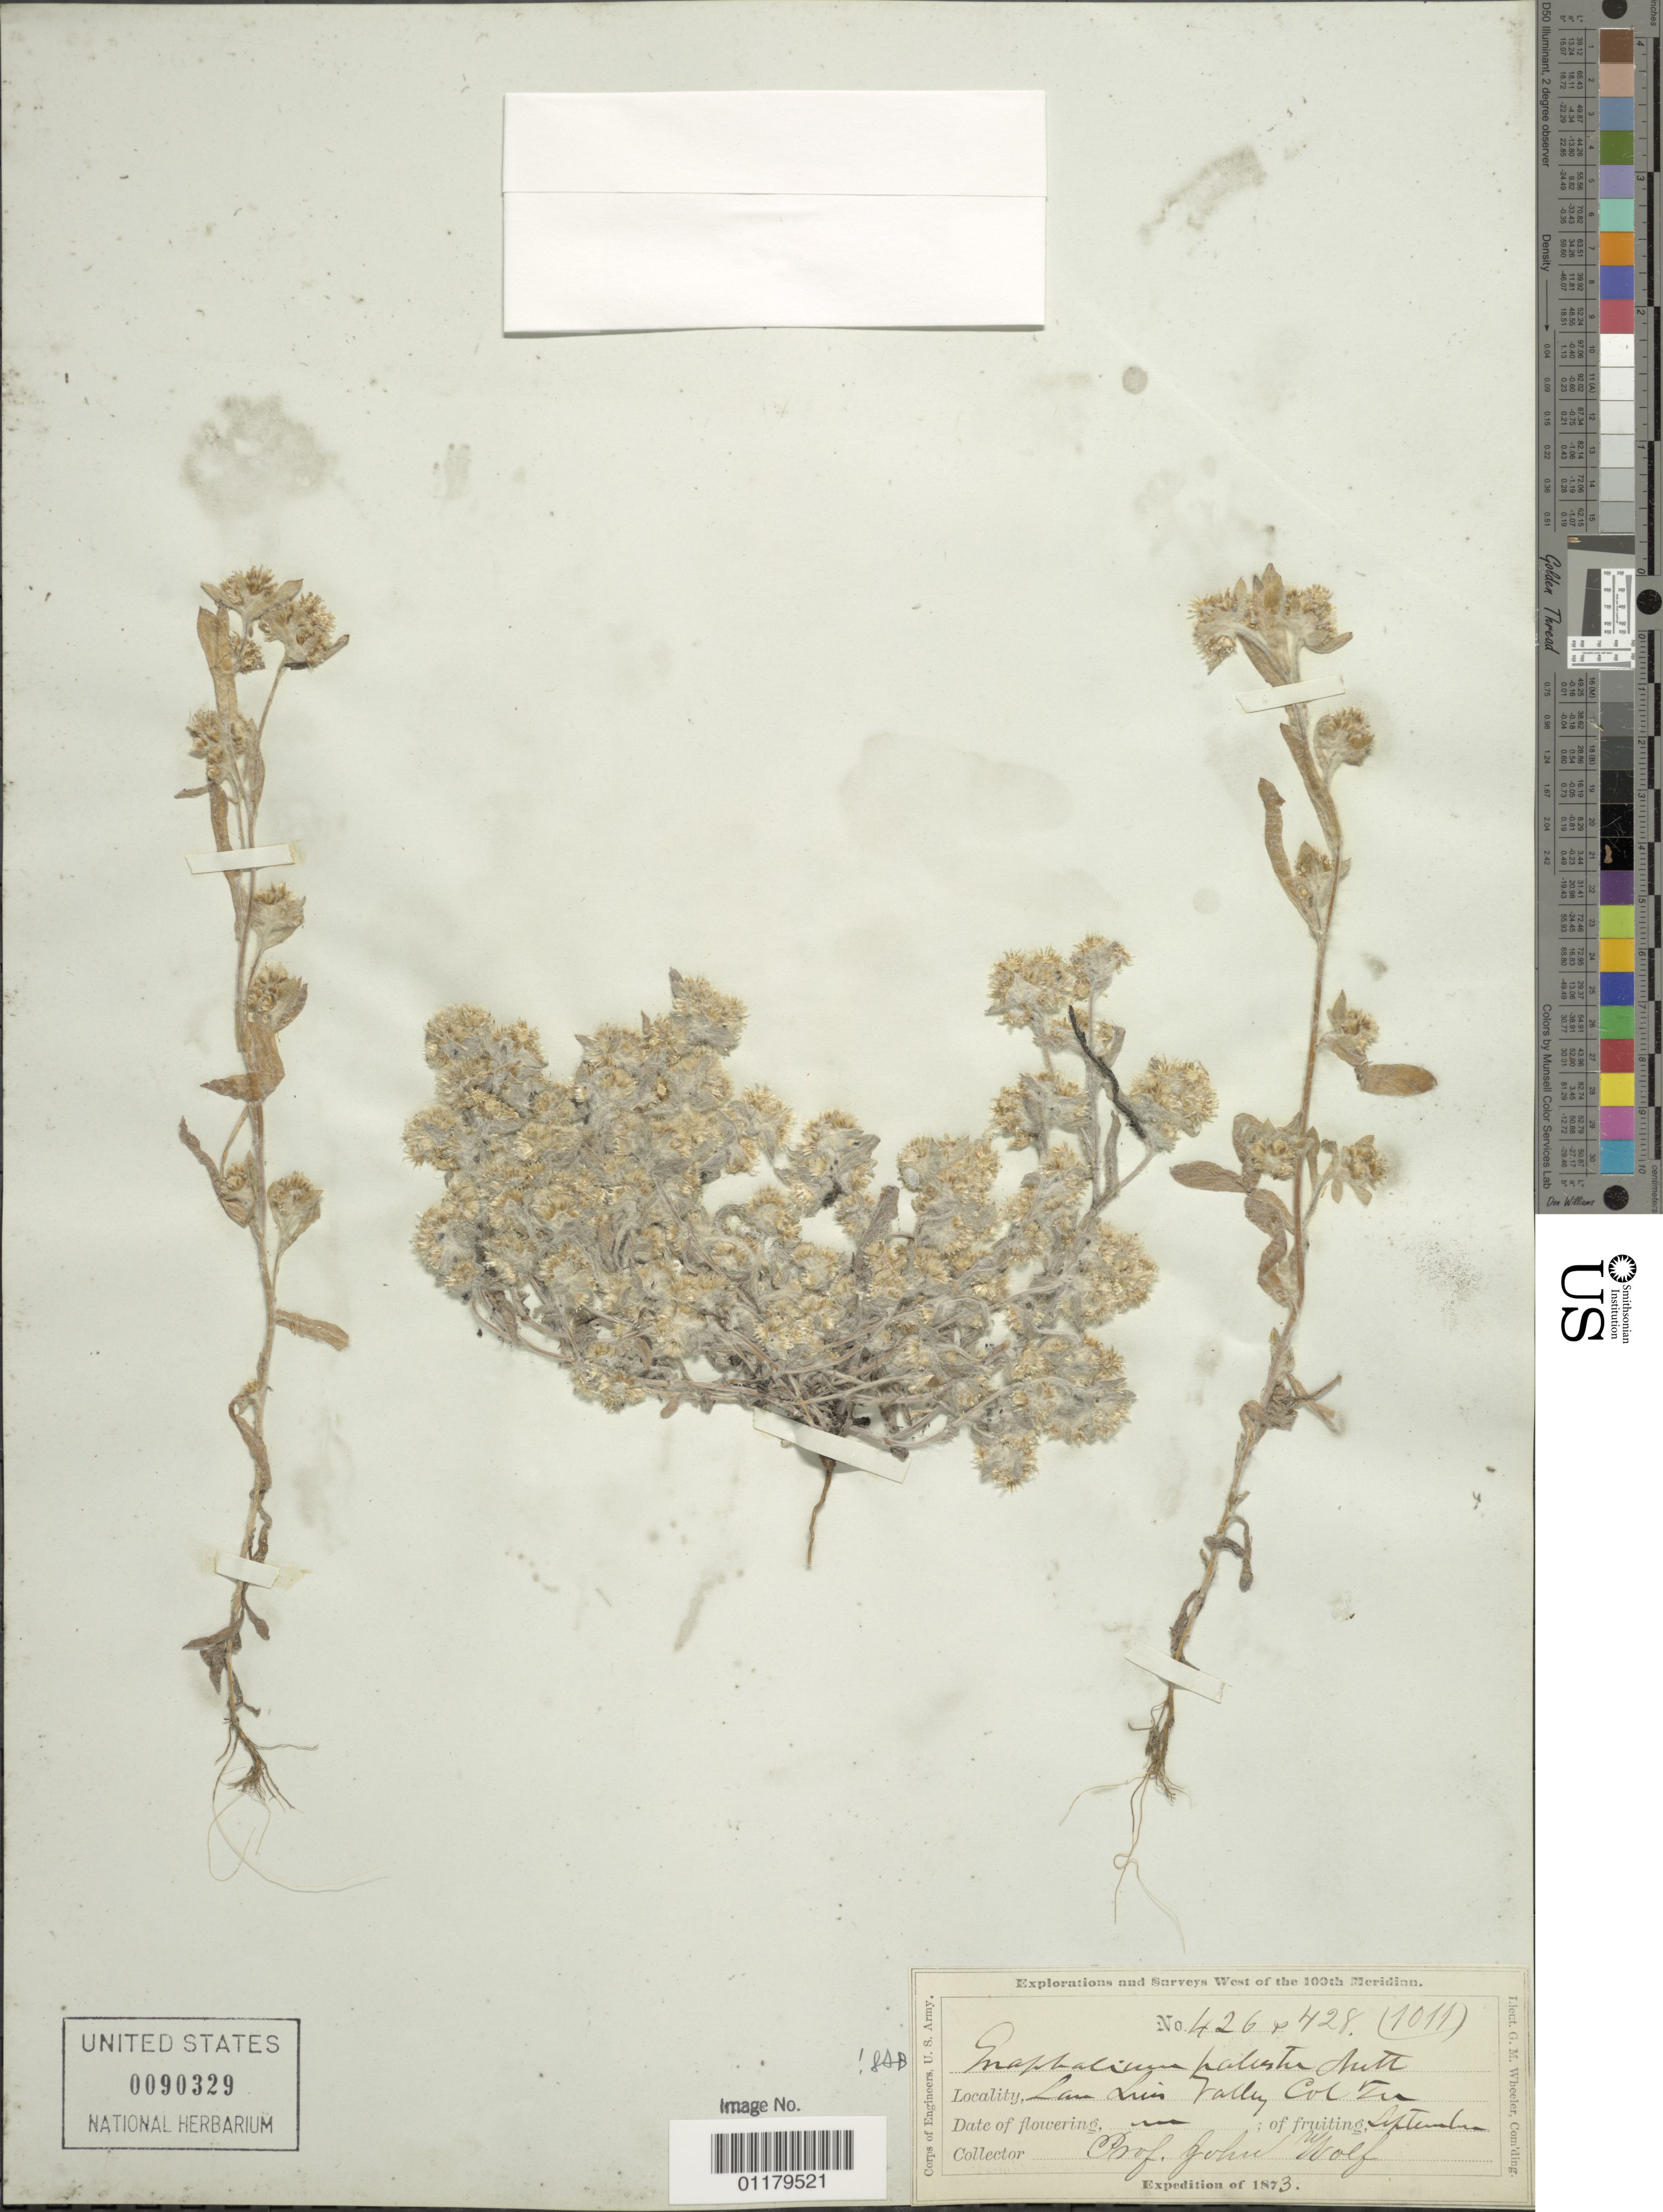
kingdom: Plantae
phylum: Tracheophyta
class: Magnoliopsida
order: Asterales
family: Asteraceae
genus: Gnaphalium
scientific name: Gnaphalium palustre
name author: Nutt.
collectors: J. Wolf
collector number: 426+428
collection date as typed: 1873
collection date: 1873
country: United States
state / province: Colorado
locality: San Luis Valley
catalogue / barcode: US 90329